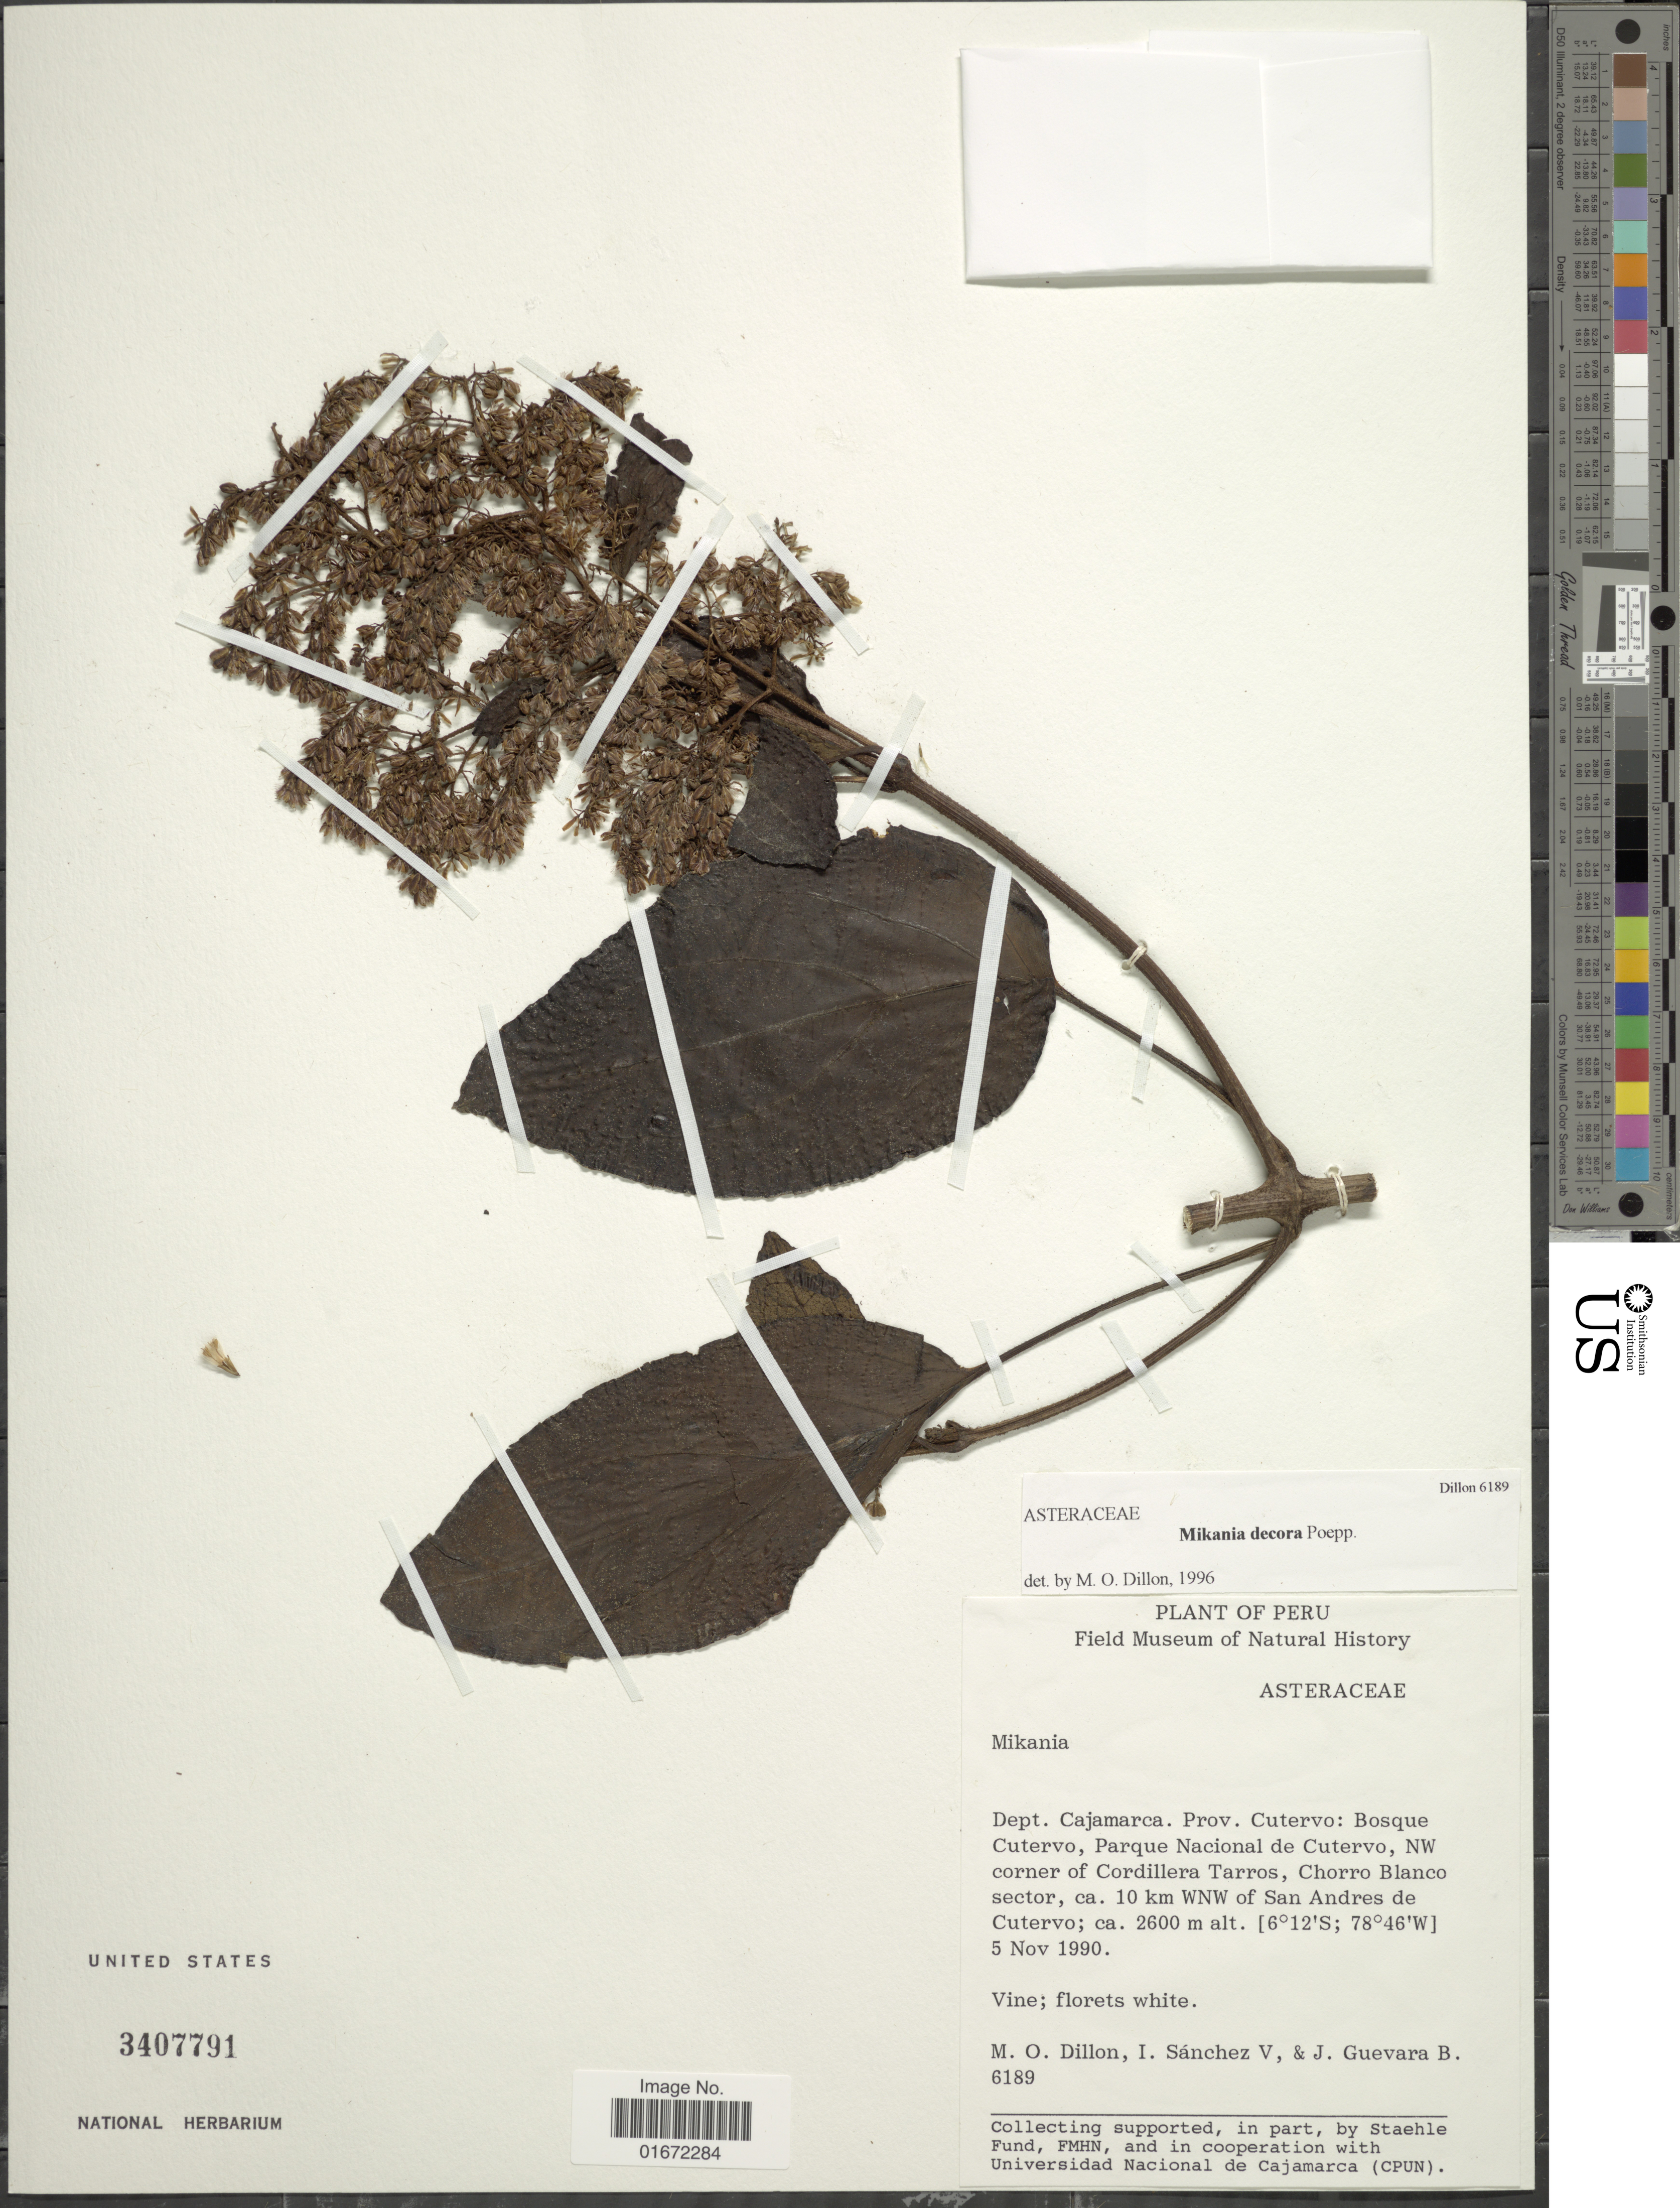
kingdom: Plantae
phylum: Tracheophyta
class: Magnoliopsida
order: Asterales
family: Asteraceae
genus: Mikania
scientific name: Mikania decora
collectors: M. O. Dillon, I. Sánchez Vega & J. Guevara B.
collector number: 6189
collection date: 1990-11-05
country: Peru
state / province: Cajamarca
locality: Dept. Cajamarca. Prov. Cutervo: Bosque Cutervo, Parque Nacional de Cutervo, NW corner of Cordillera Tarros, Chorro Blanco sector, ca. 10 km WNW of San Andres de Cutervo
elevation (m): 2600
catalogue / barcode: US 3407791